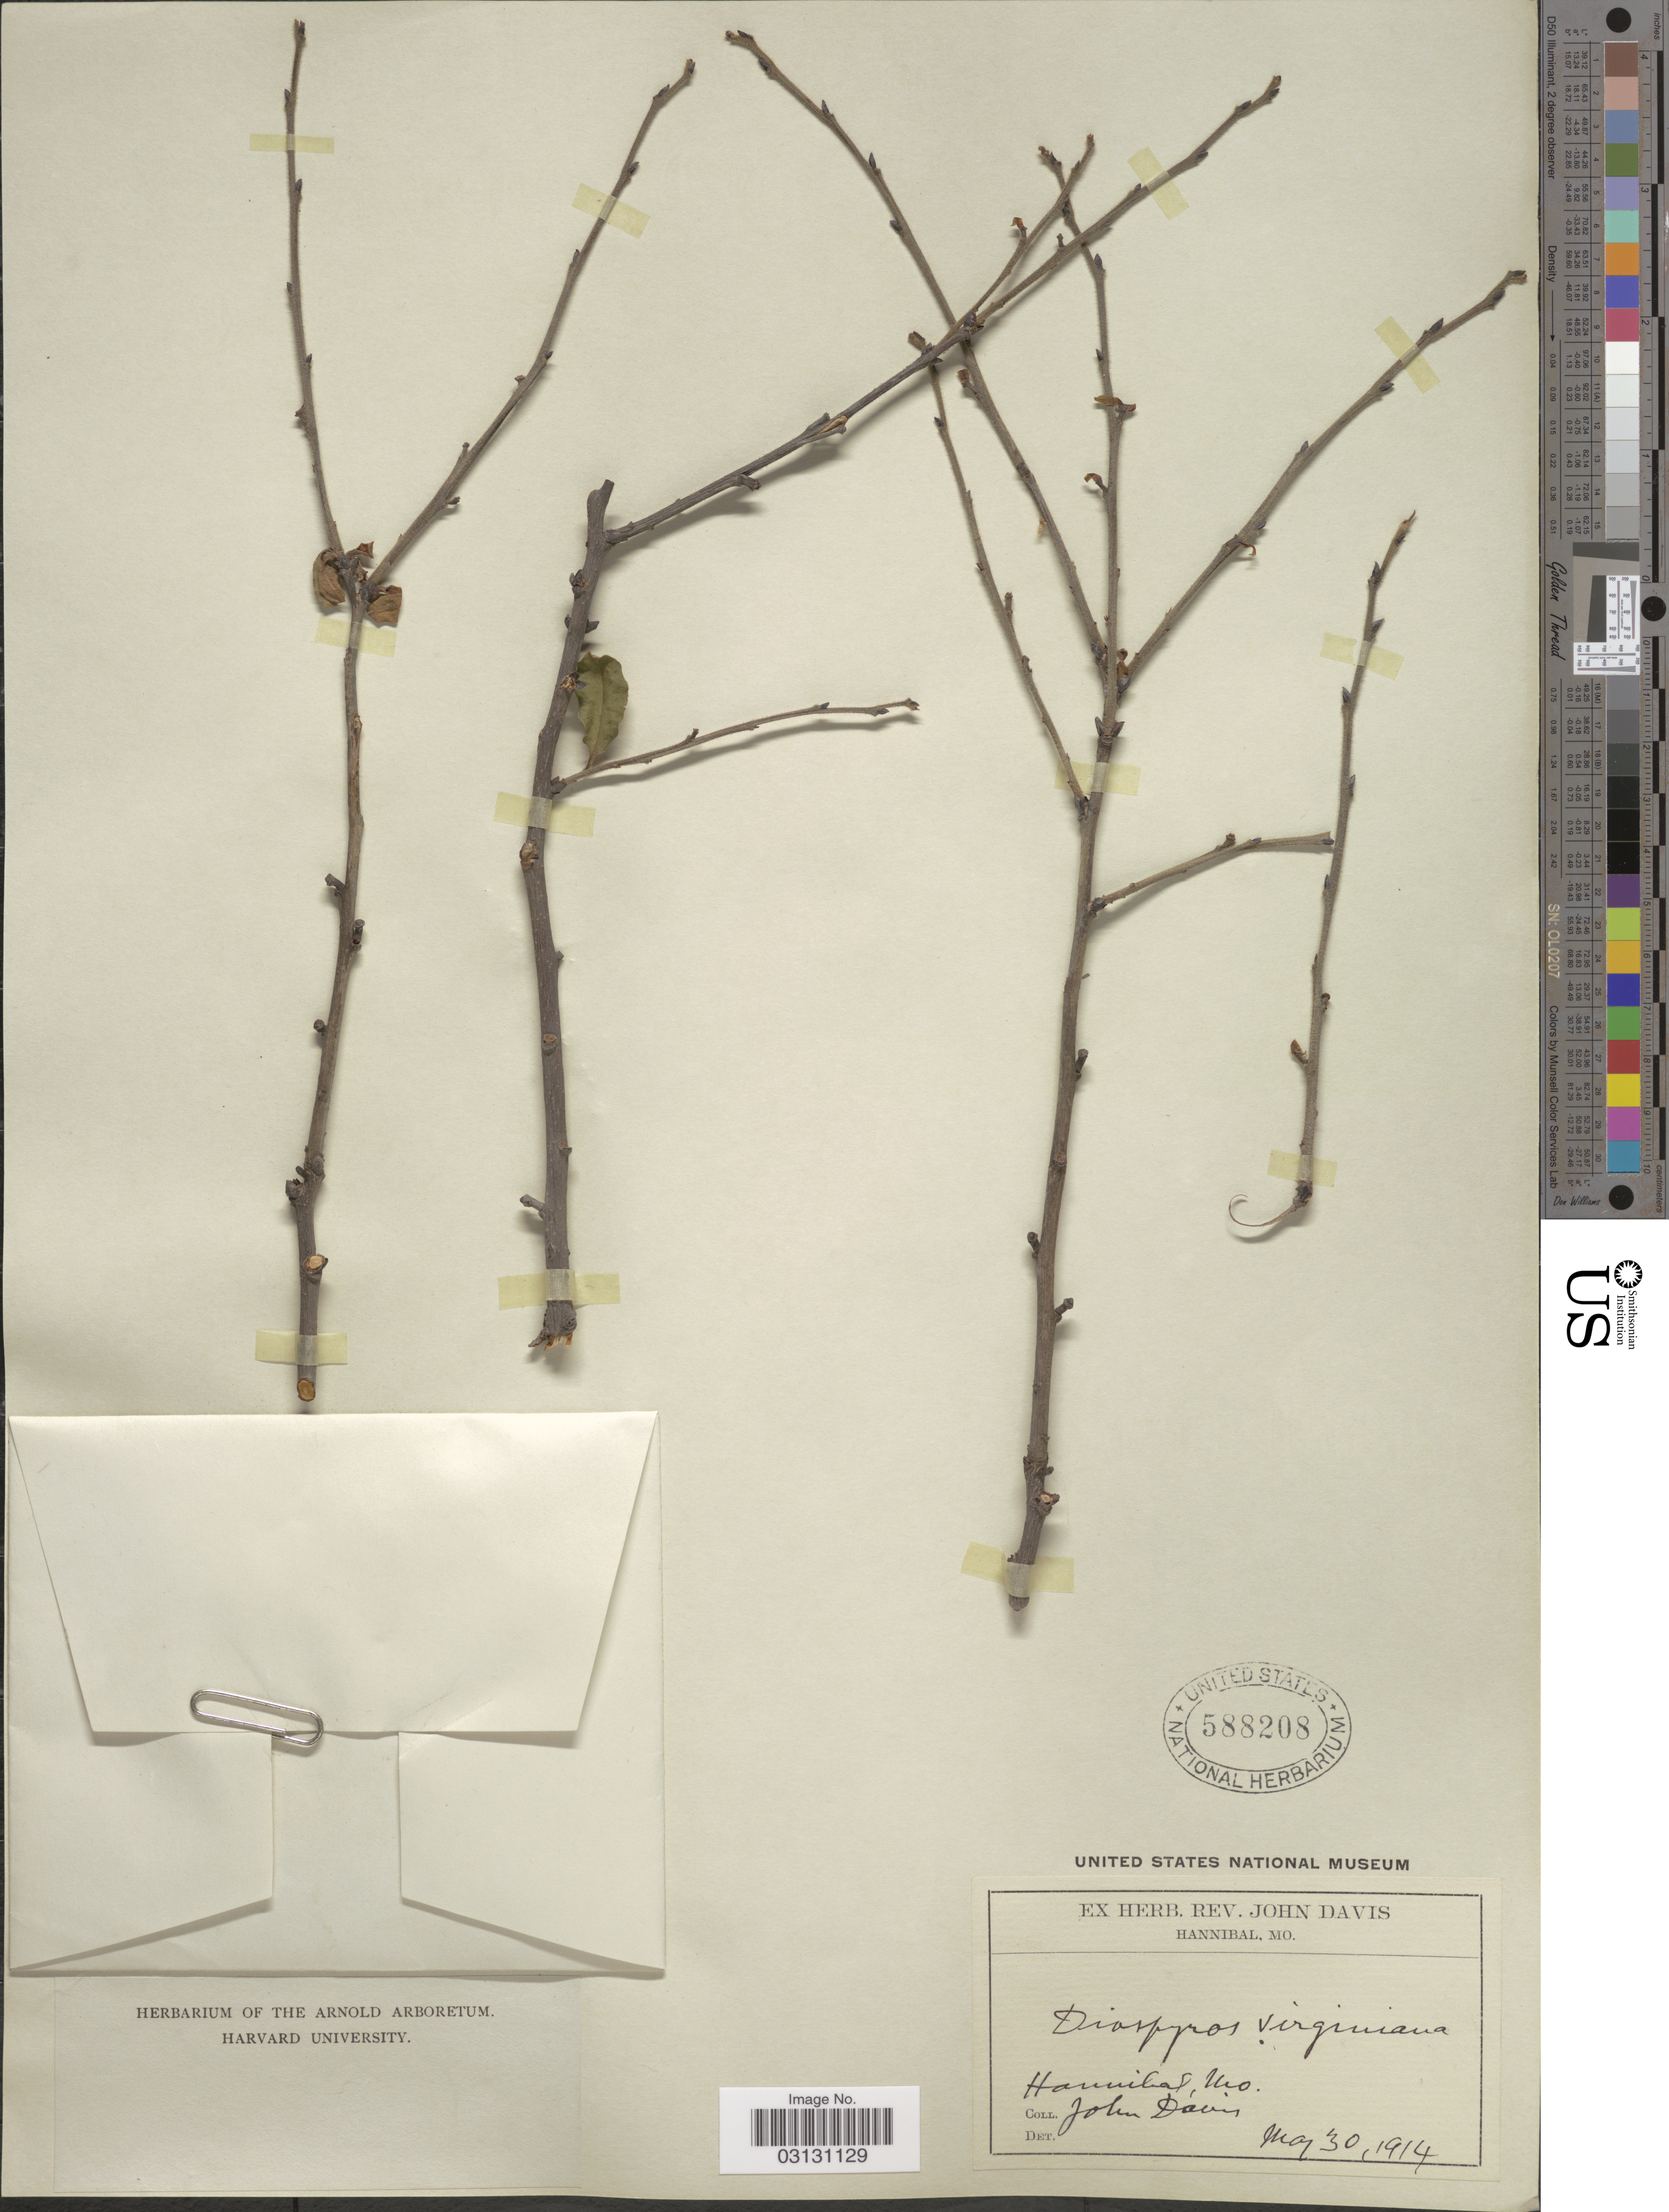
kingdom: Plantae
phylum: Tracheophyta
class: Magnoliopsida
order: Ericales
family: Ebenaceae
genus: Diospyros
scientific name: Diospyros virginiana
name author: L.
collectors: J. Davis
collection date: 1914-05-30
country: United States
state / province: Missouri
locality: Hannibal.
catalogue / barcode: US 588208